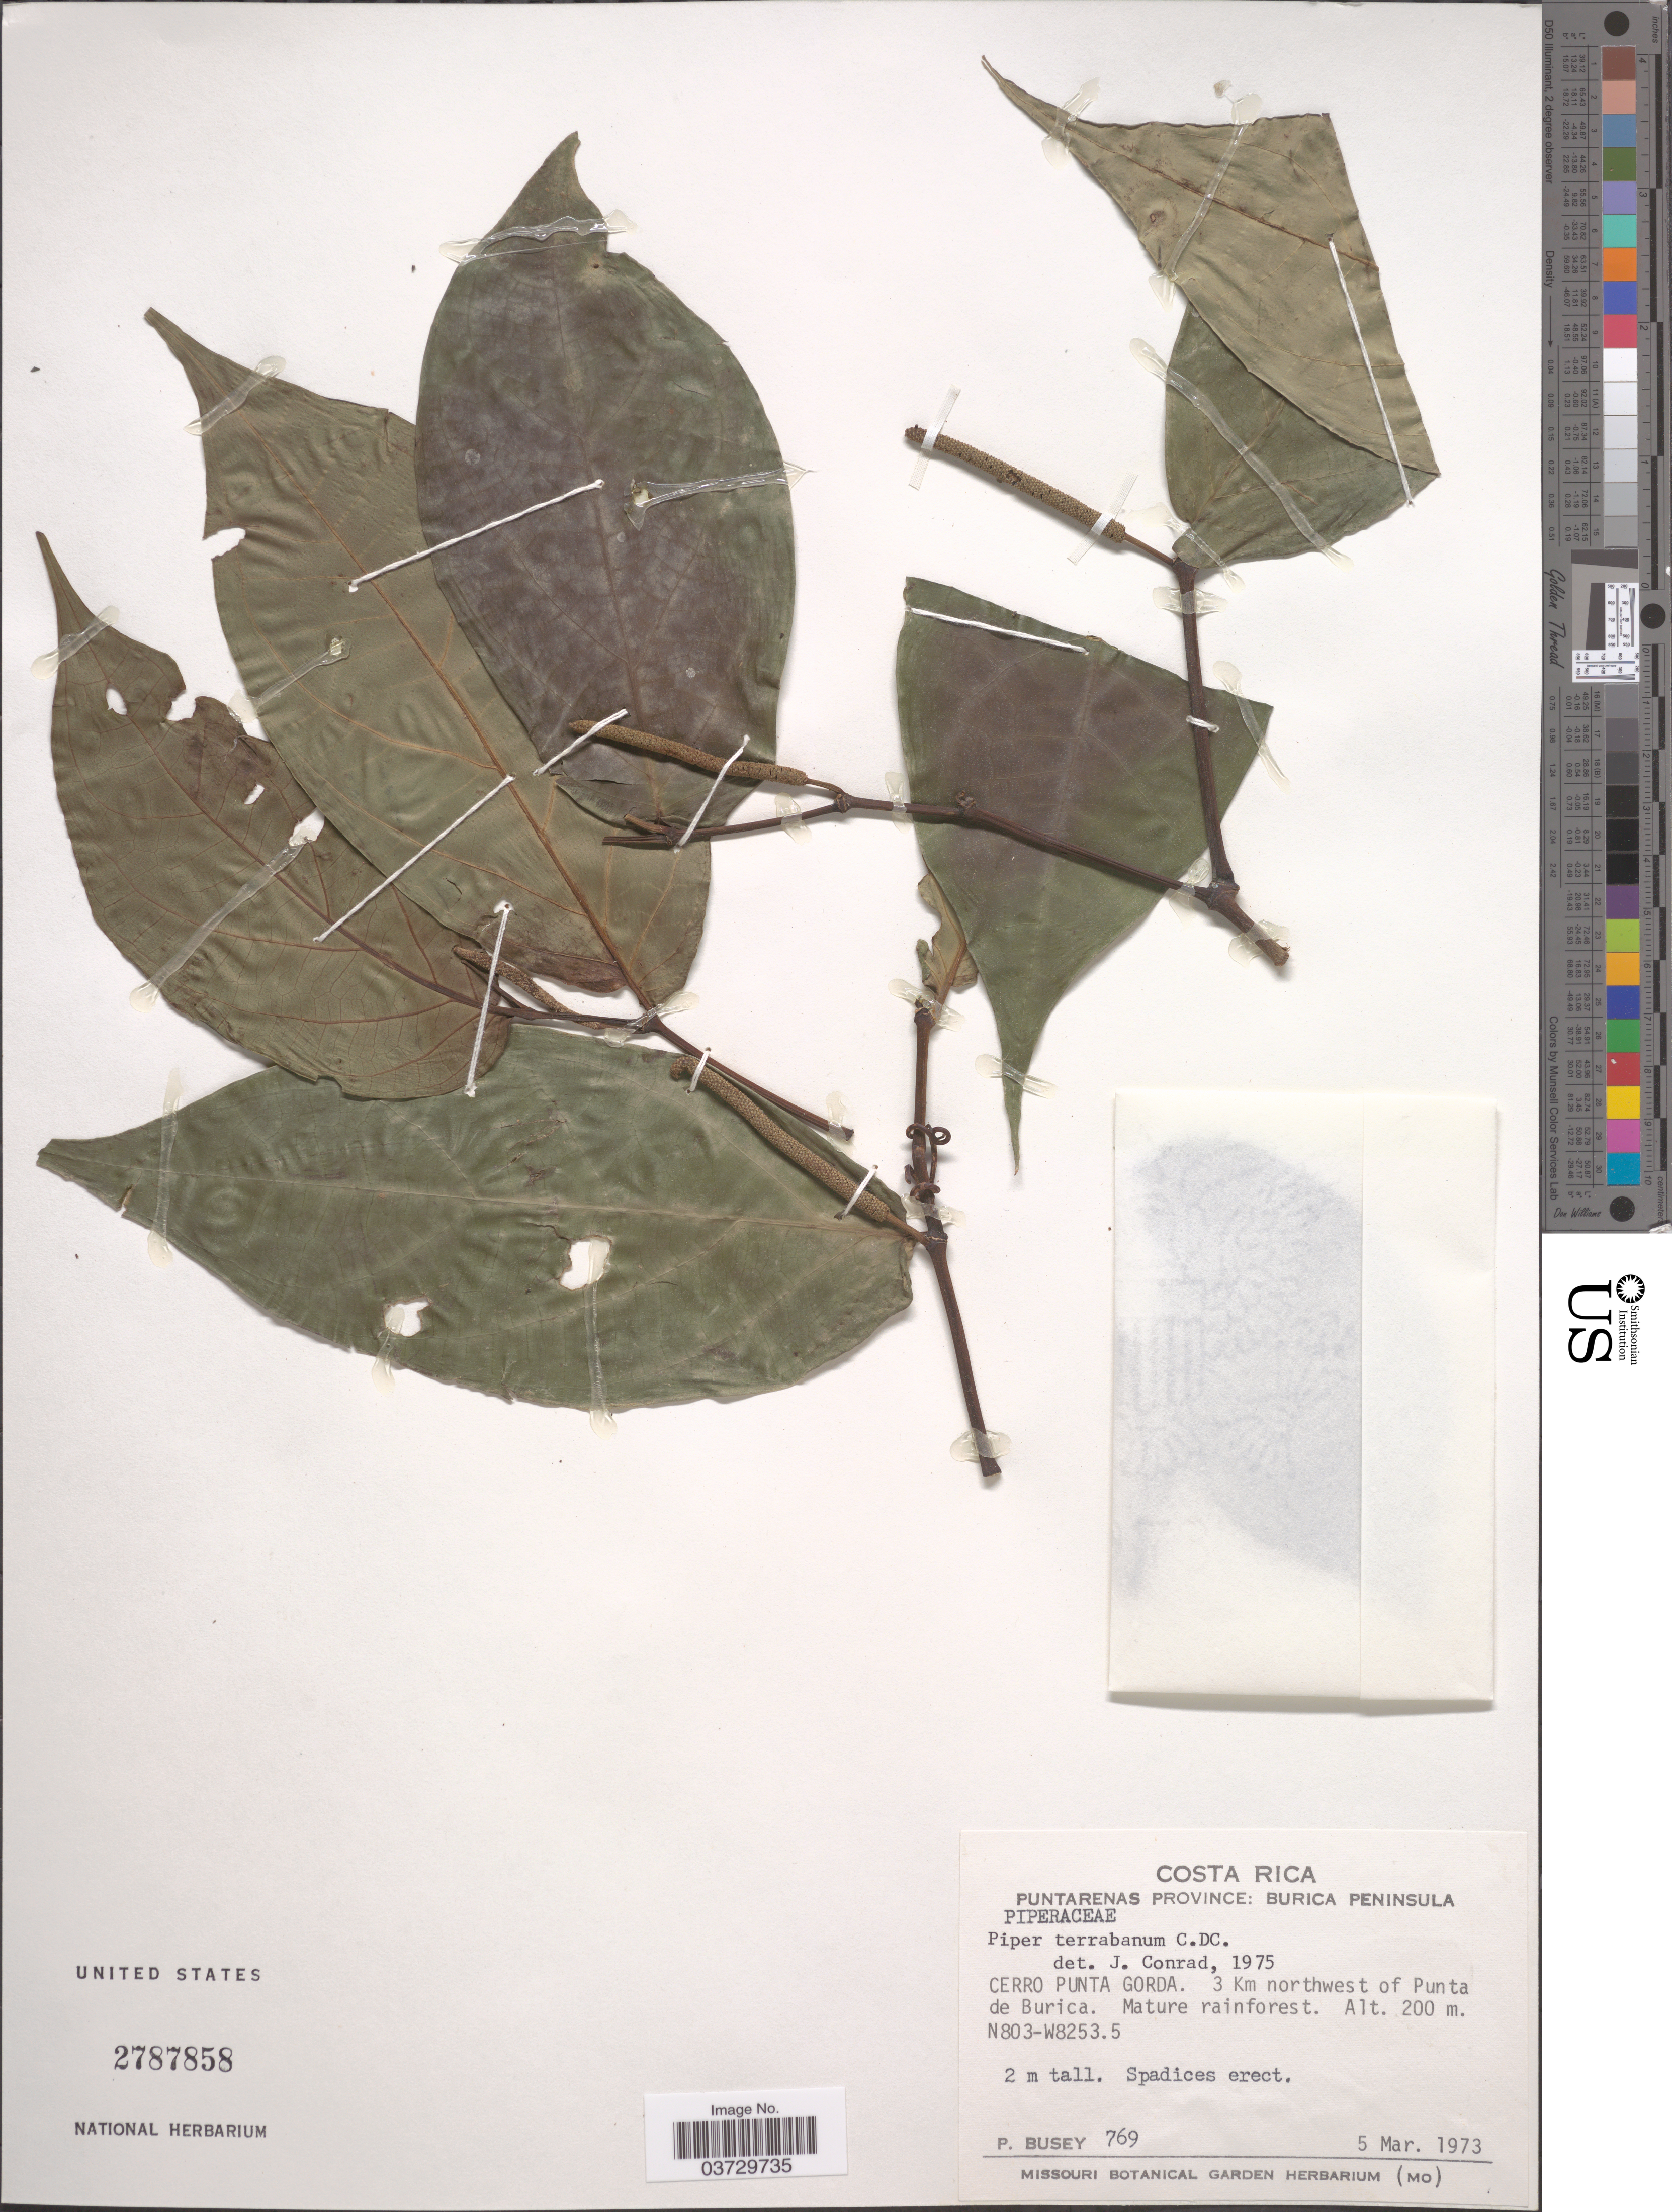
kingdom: Plantae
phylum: Tracheophyta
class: Magnoliopsida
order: Piperales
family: Piperaceae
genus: Piper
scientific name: Piper terrabanum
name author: C. DC.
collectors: P. Busey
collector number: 769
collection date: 1973-03-05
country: Costa Rica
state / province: Puntarenas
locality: Burica Peninsula. Cerro Punta Gorda. 3 Km northwest of Punta de Burica.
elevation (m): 200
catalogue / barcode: US 2787858